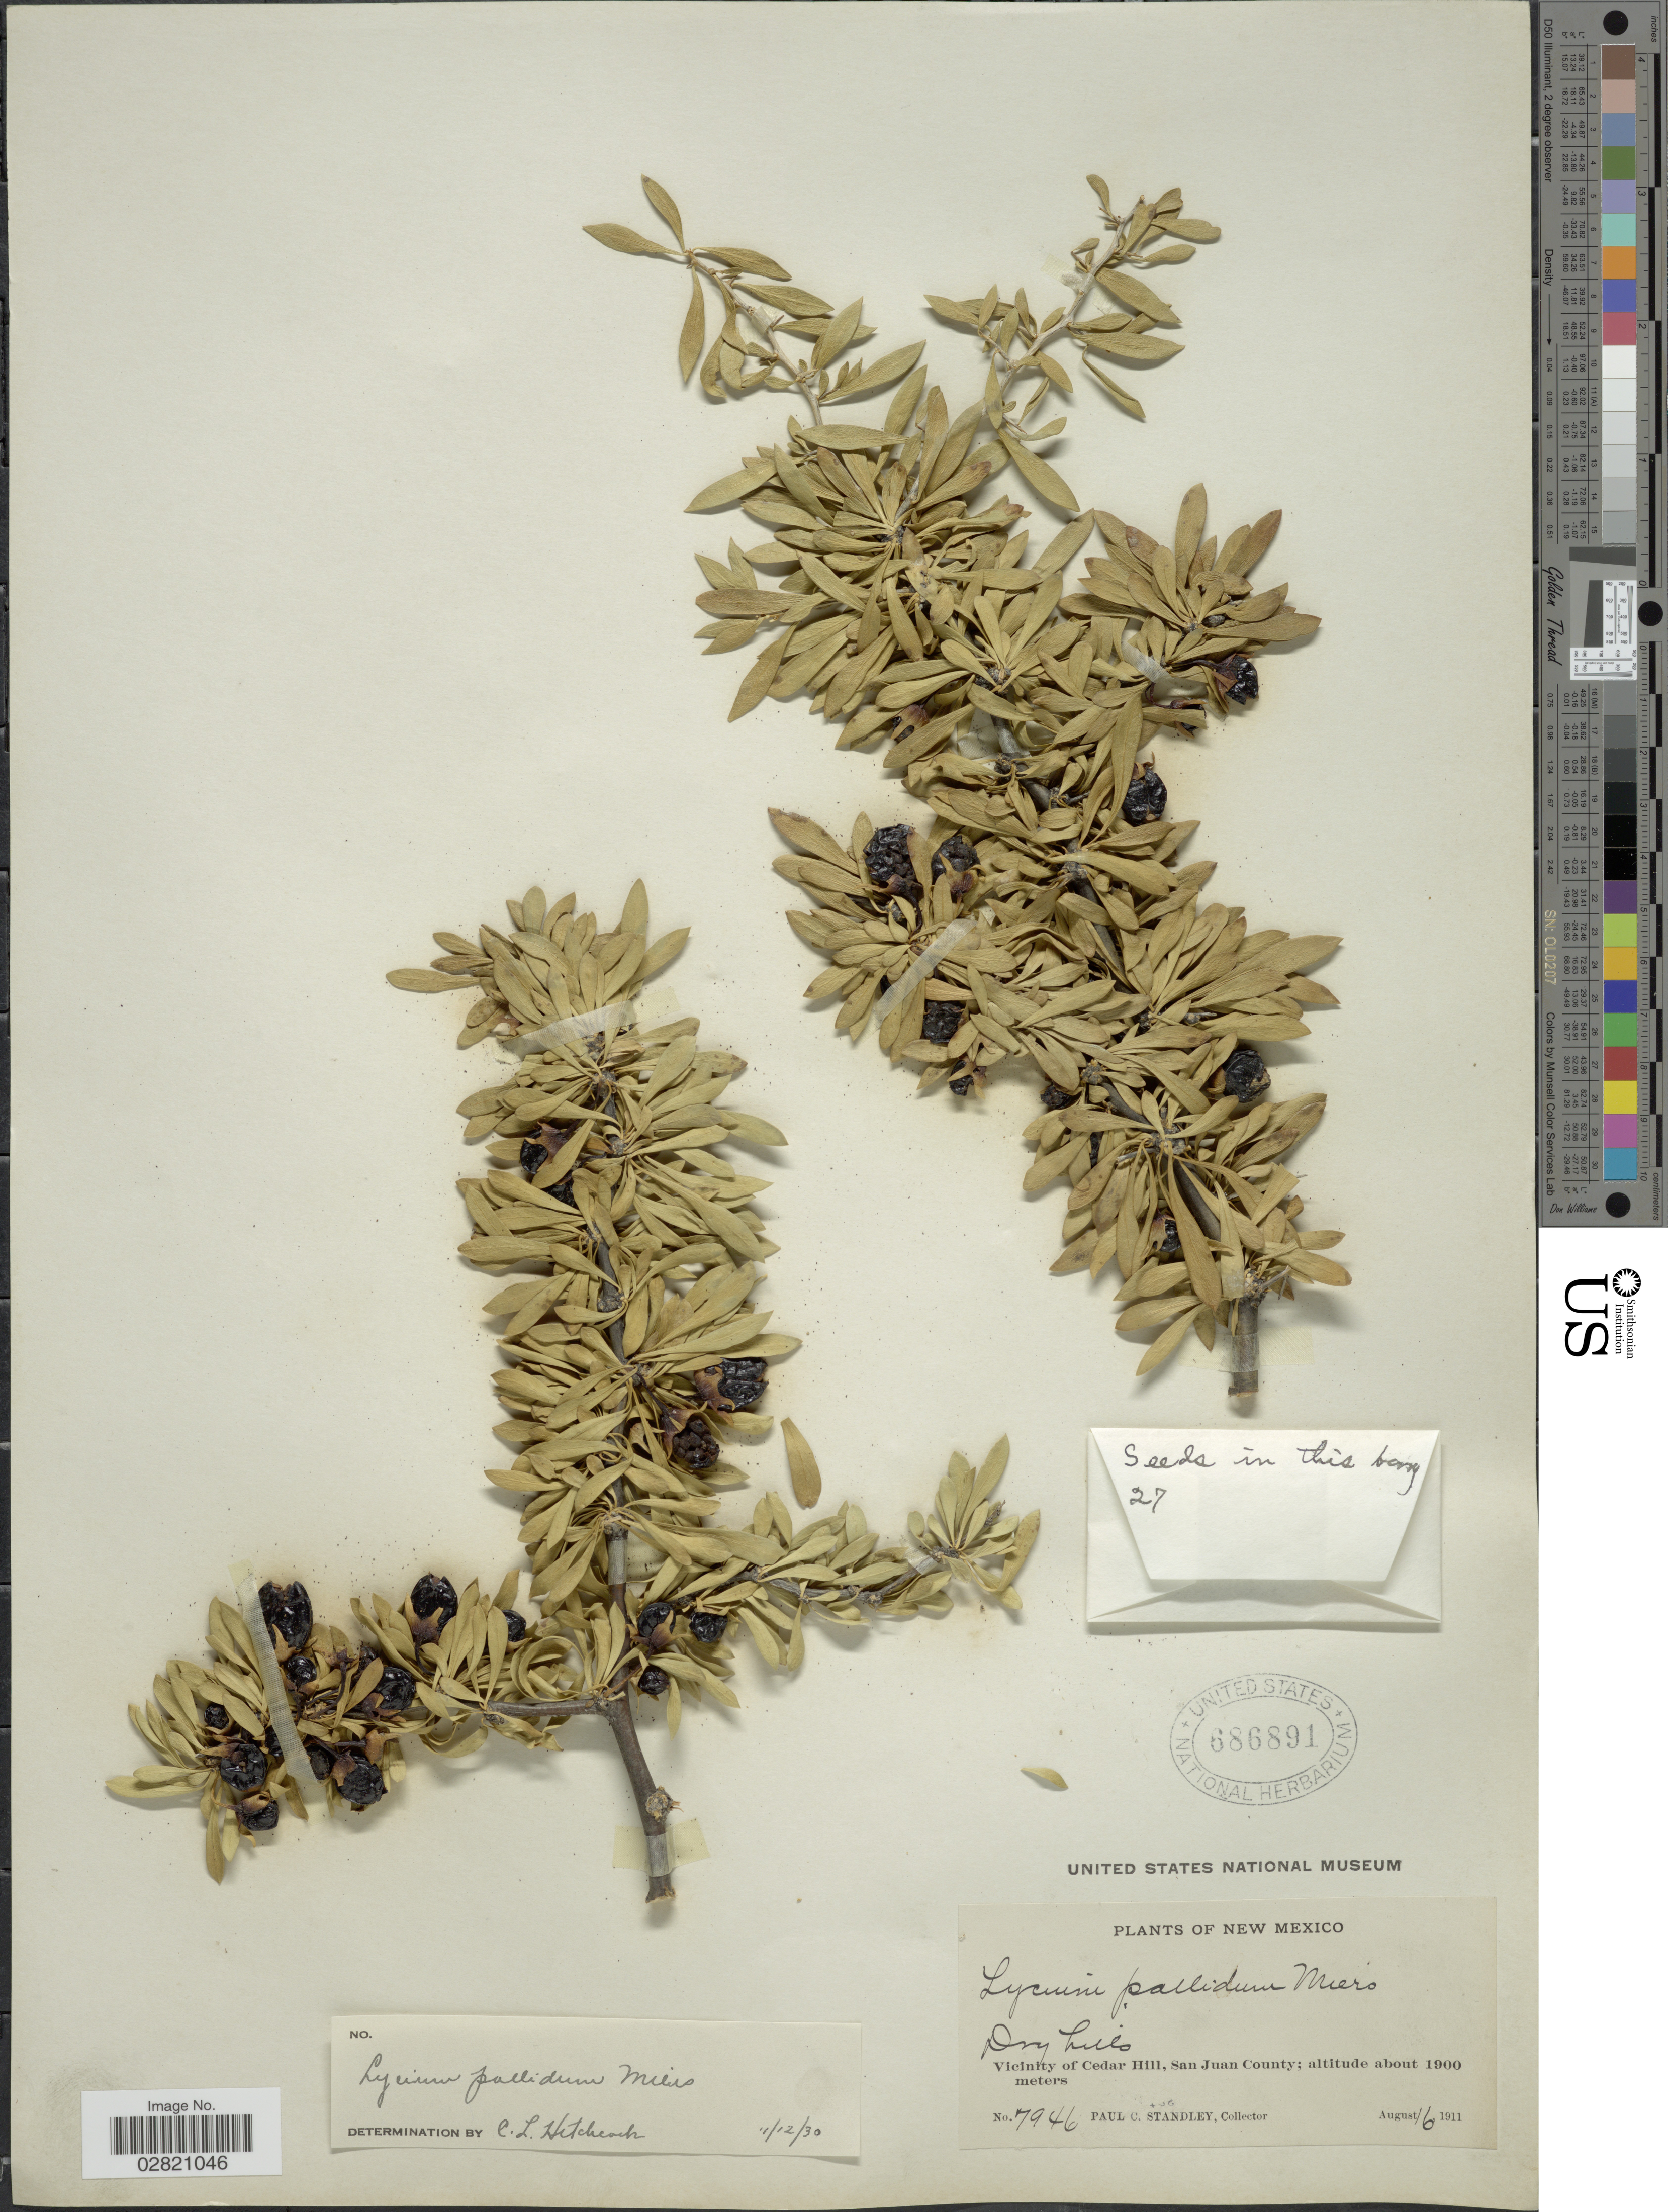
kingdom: Plantae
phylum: Tracheophyta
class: Magnoliopsida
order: Solanales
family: Solanaceae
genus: Lycium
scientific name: Lycium pallidum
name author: Miers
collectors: P. C. Standley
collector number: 7946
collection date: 1911-08-16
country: United States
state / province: New Mexico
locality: Dry hills. Vicinity of Cedar Hill, San Juan County.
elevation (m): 1900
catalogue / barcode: US 686891